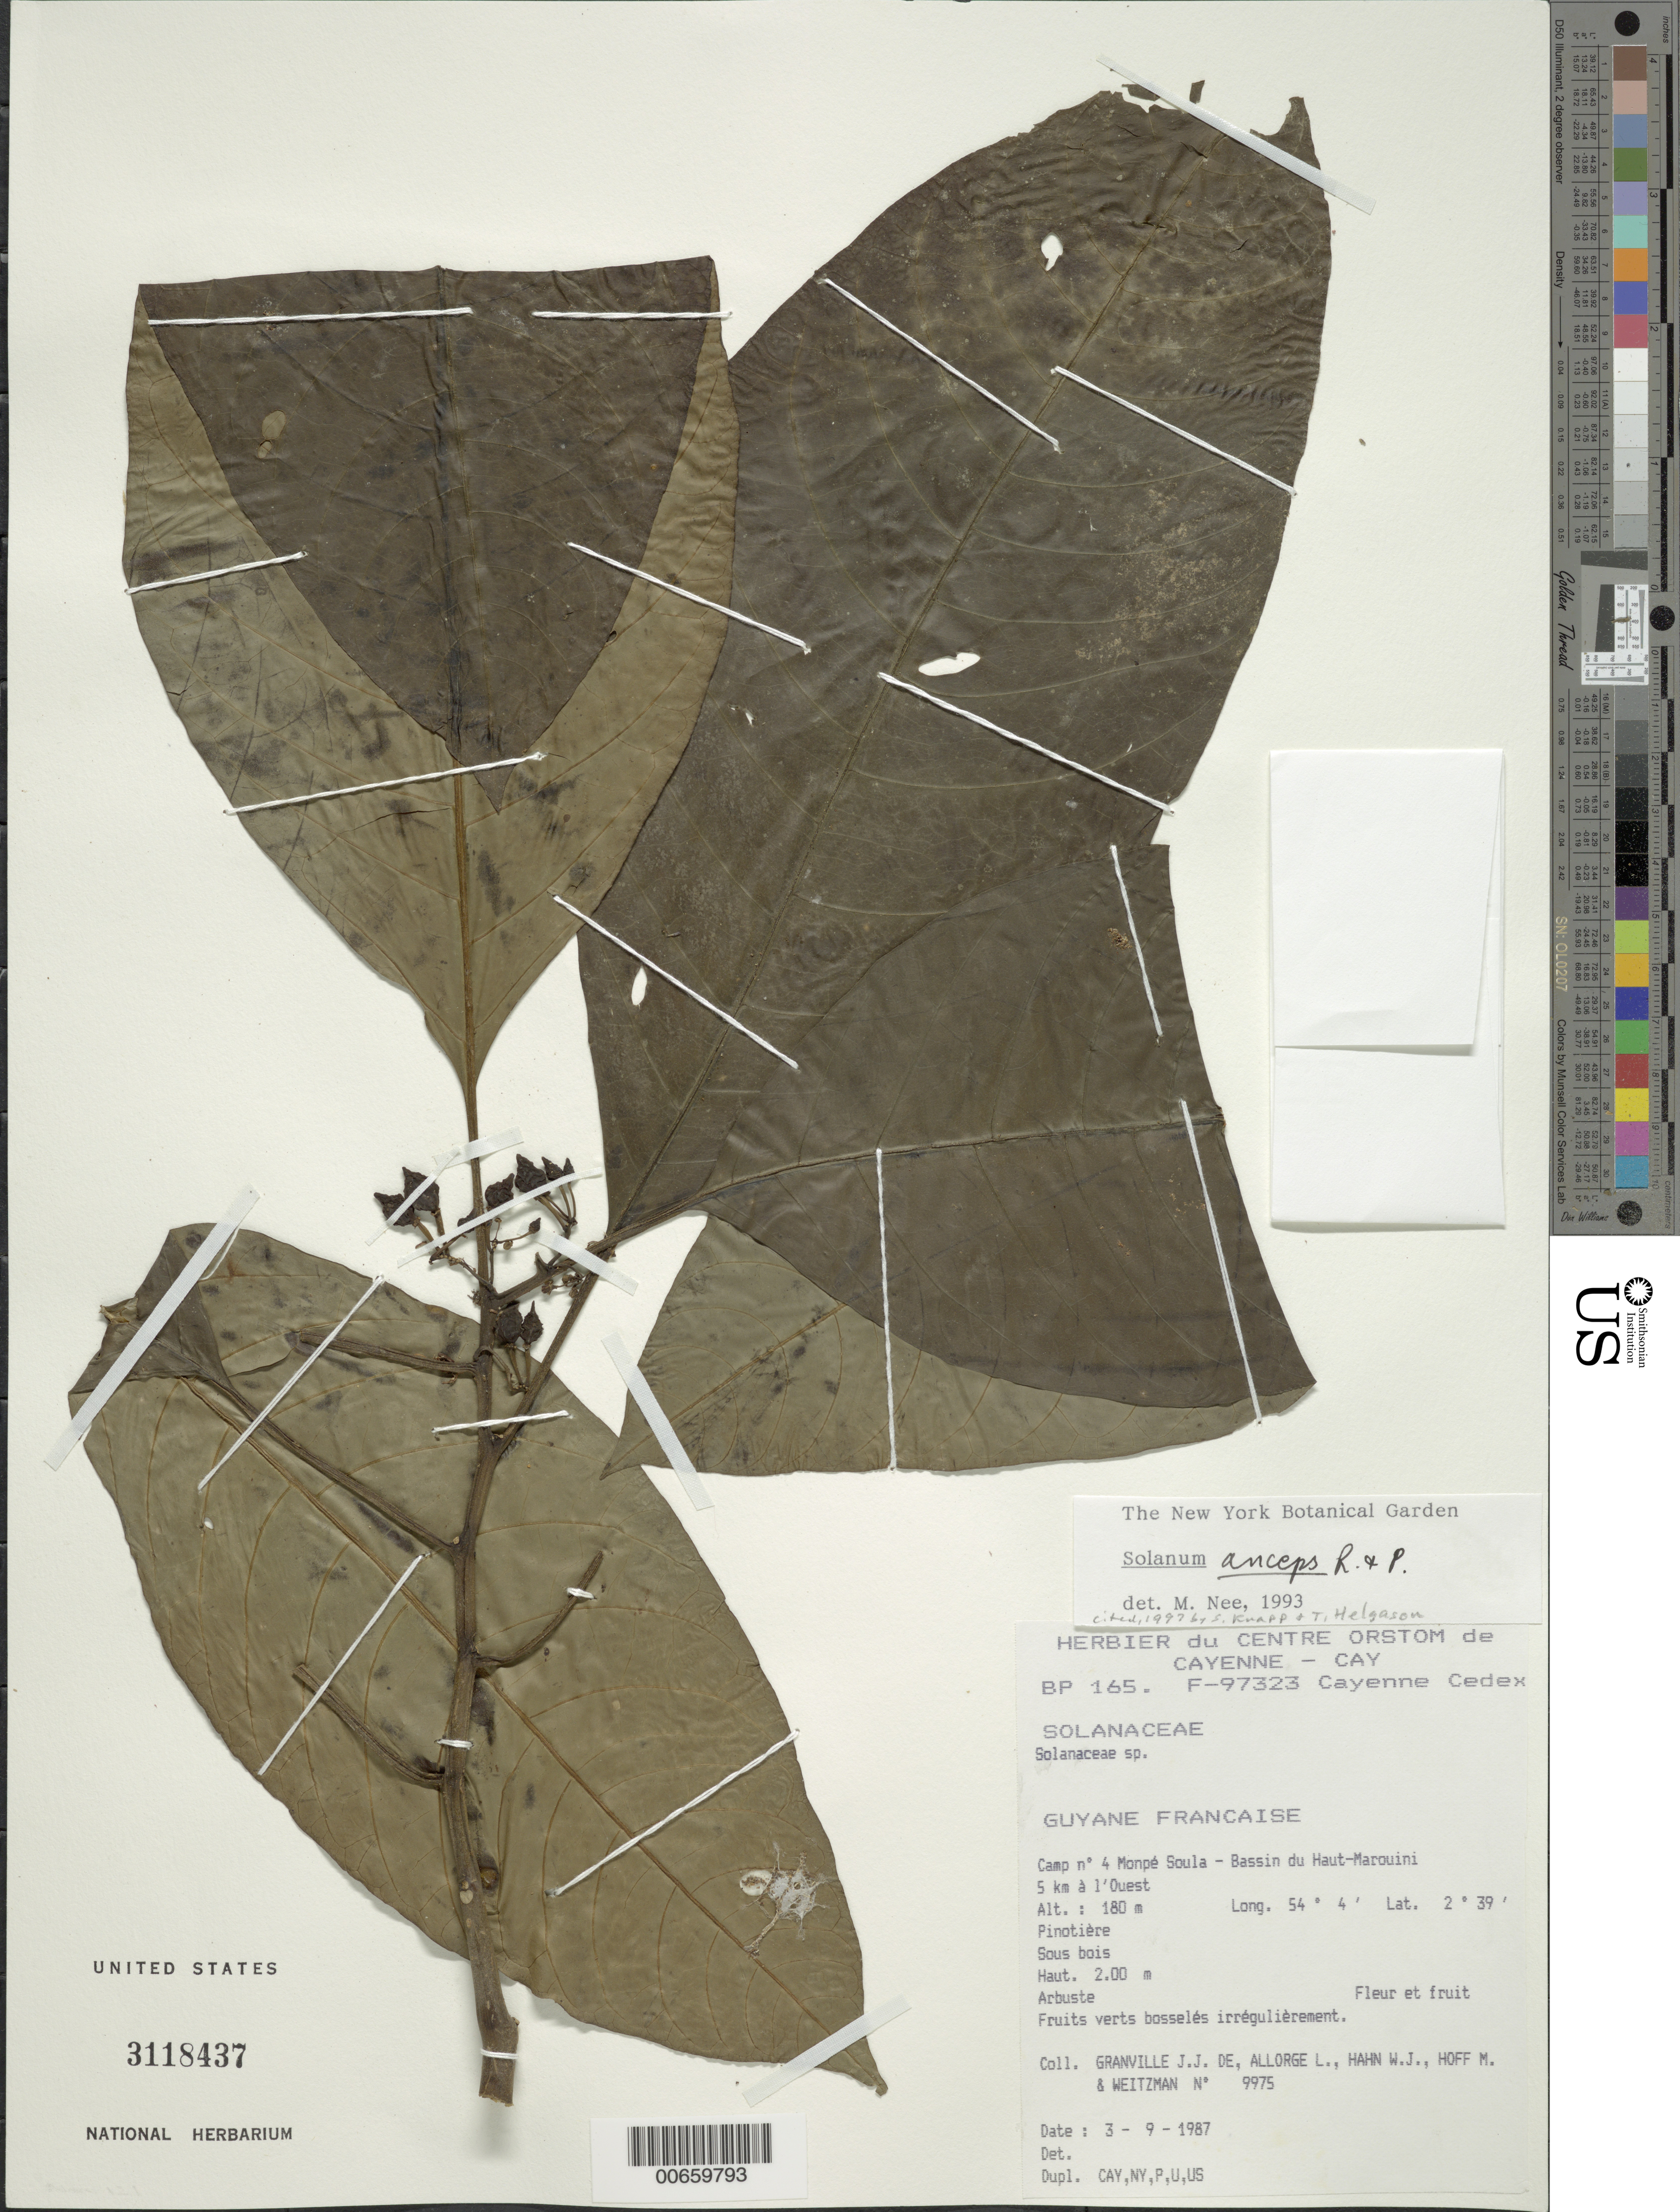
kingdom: Plantae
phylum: Tracheophyta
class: Magnoliopsida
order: Solanales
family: Solanaceae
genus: Solanum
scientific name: Solanum anceps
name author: Ruiz & Pav.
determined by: Nee, Michael H.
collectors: J.-J. de Granville, L. Allorge, W. J. Hahn, M. Hoff & A. Weitzman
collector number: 9975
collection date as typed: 9 Sep 1987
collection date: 1987-09-09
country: French Guiana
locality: Monpé Soula, Camp #4, bassin du Haut-Marouini, 5 km to W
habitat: pinotière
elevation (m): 180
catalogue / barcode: US 3118437